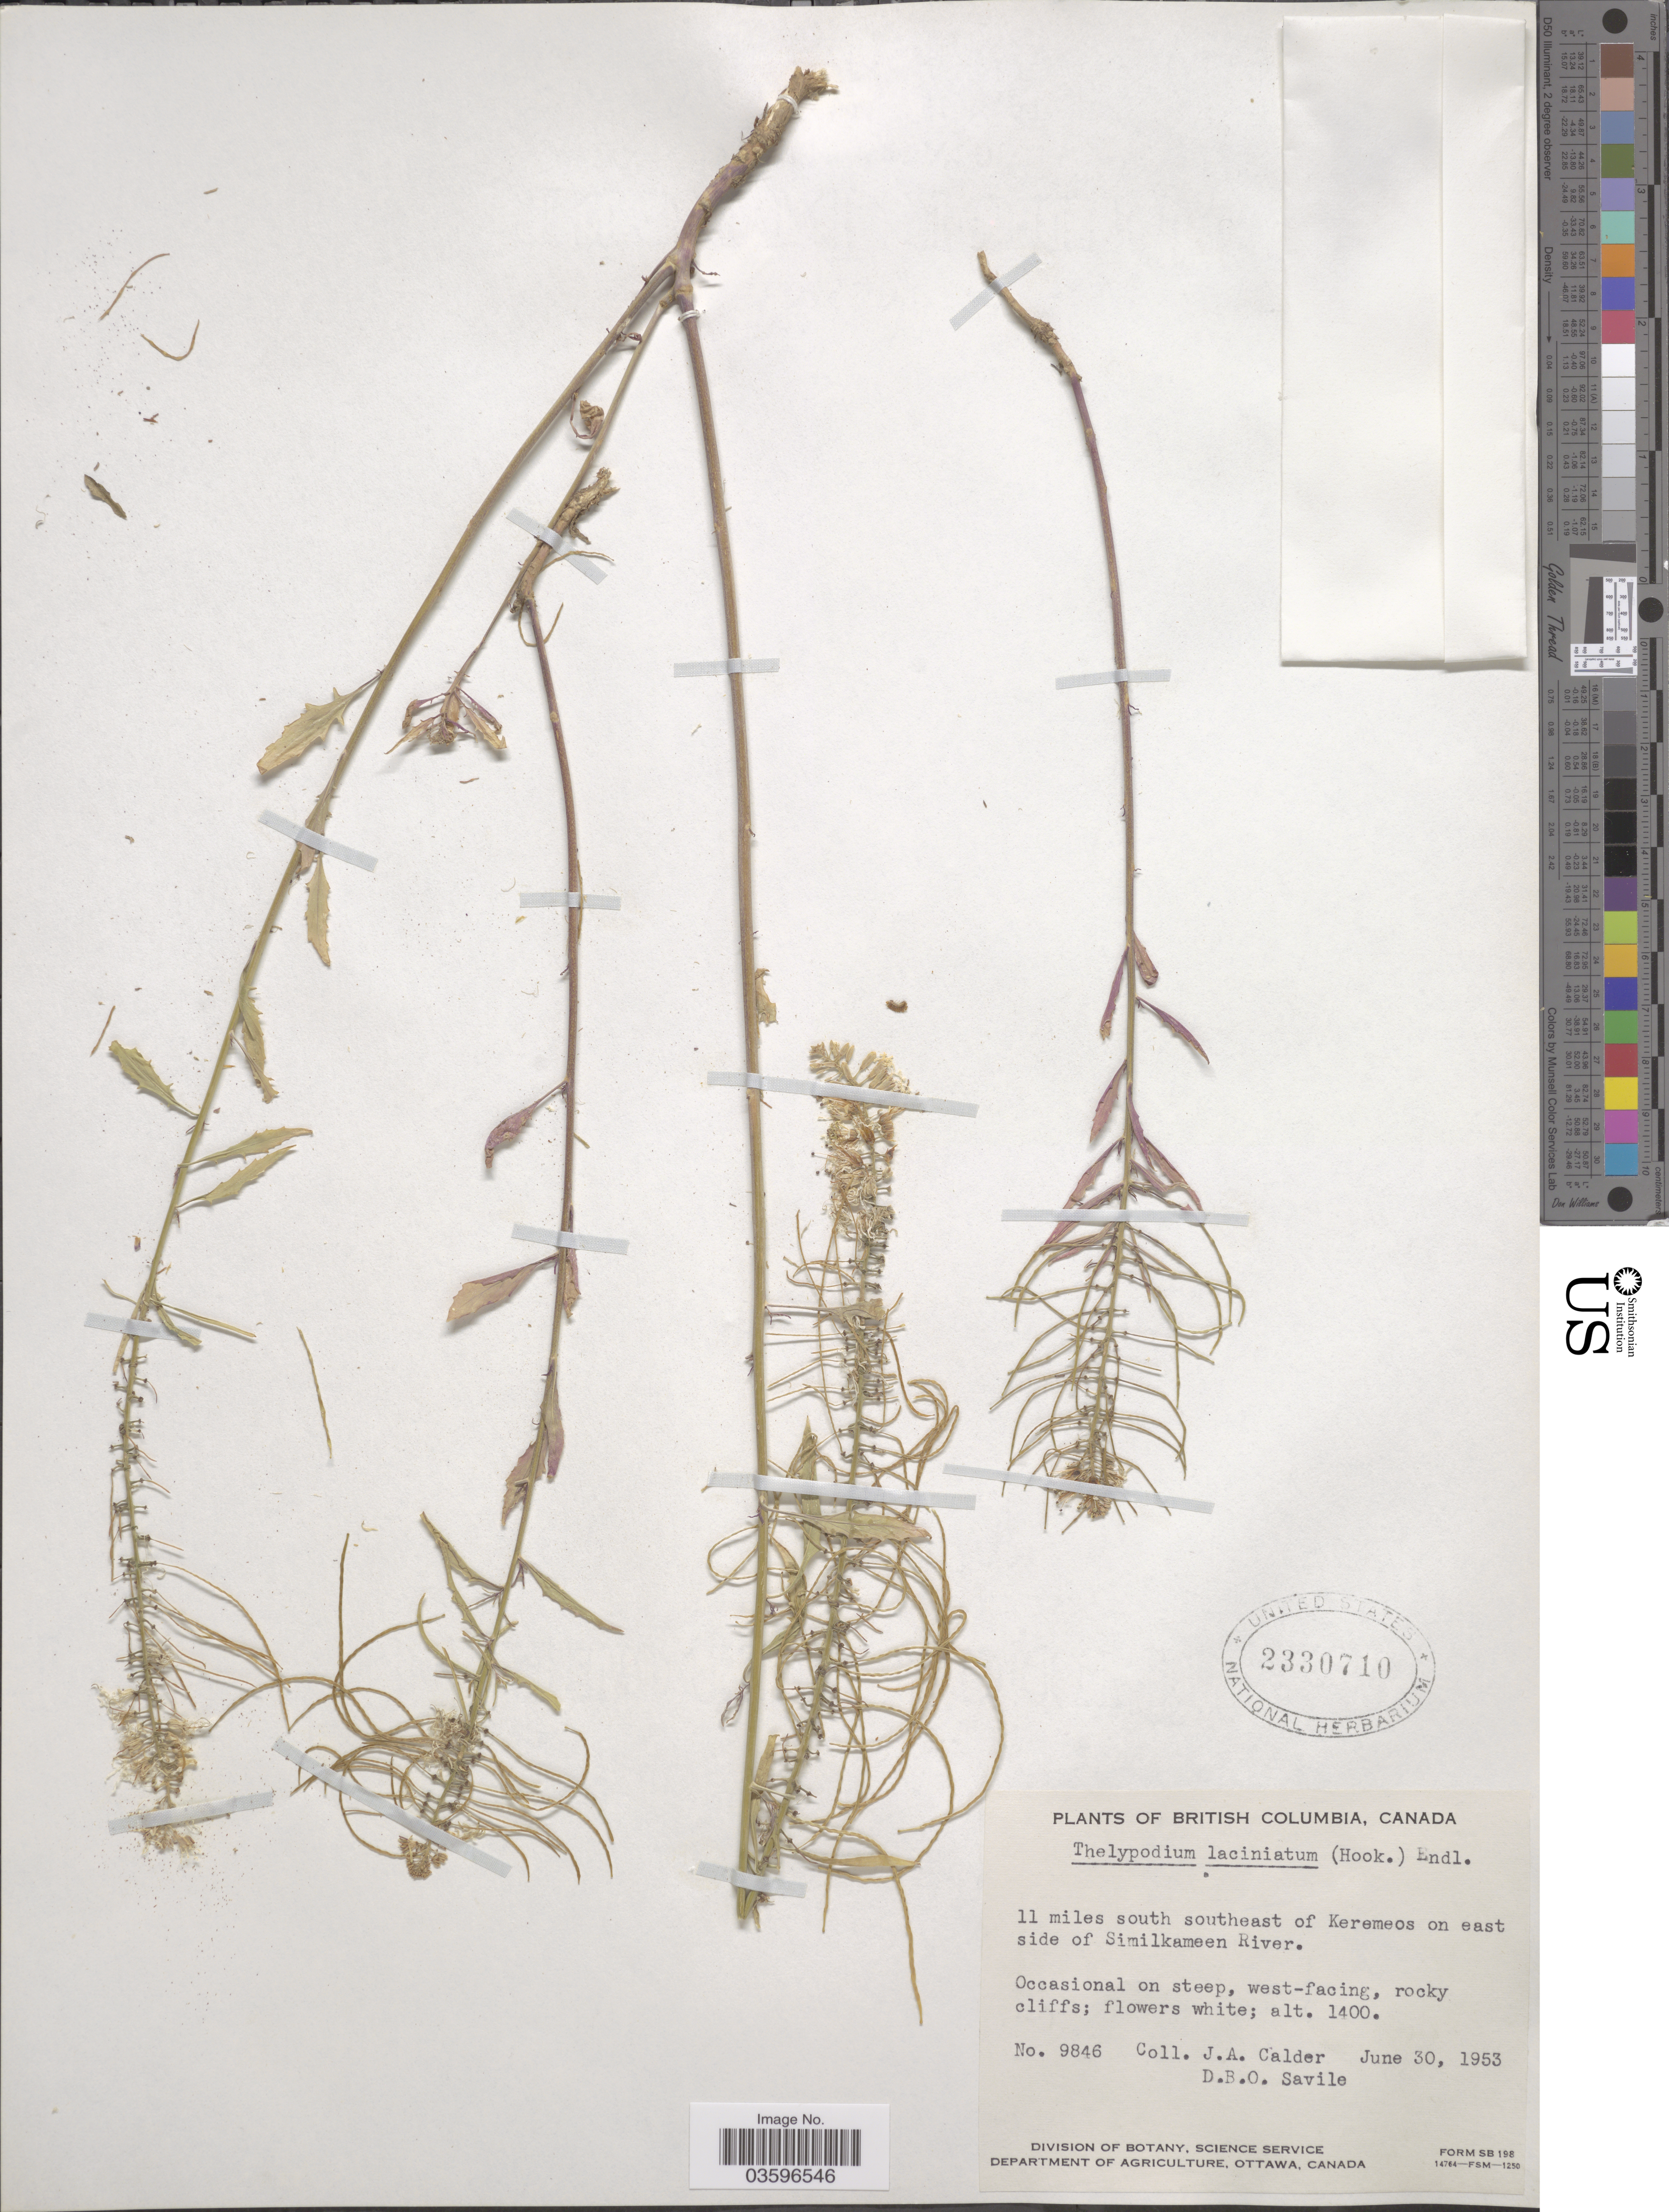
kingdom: Plantae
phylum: Tracheophyta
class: Magnoliopsida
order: Brassicales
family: Brassicaceae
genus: Thelypodium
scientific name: Thelypodium laciniatum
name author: (Hook.) Endl.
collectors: J. A. Calder & D. Savile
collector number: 9846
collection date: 1953-06-30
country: Canada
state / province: British Columbia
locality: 11 miles south southeast of Keremos on east side of Similkameen River.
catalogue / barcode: US 2330710